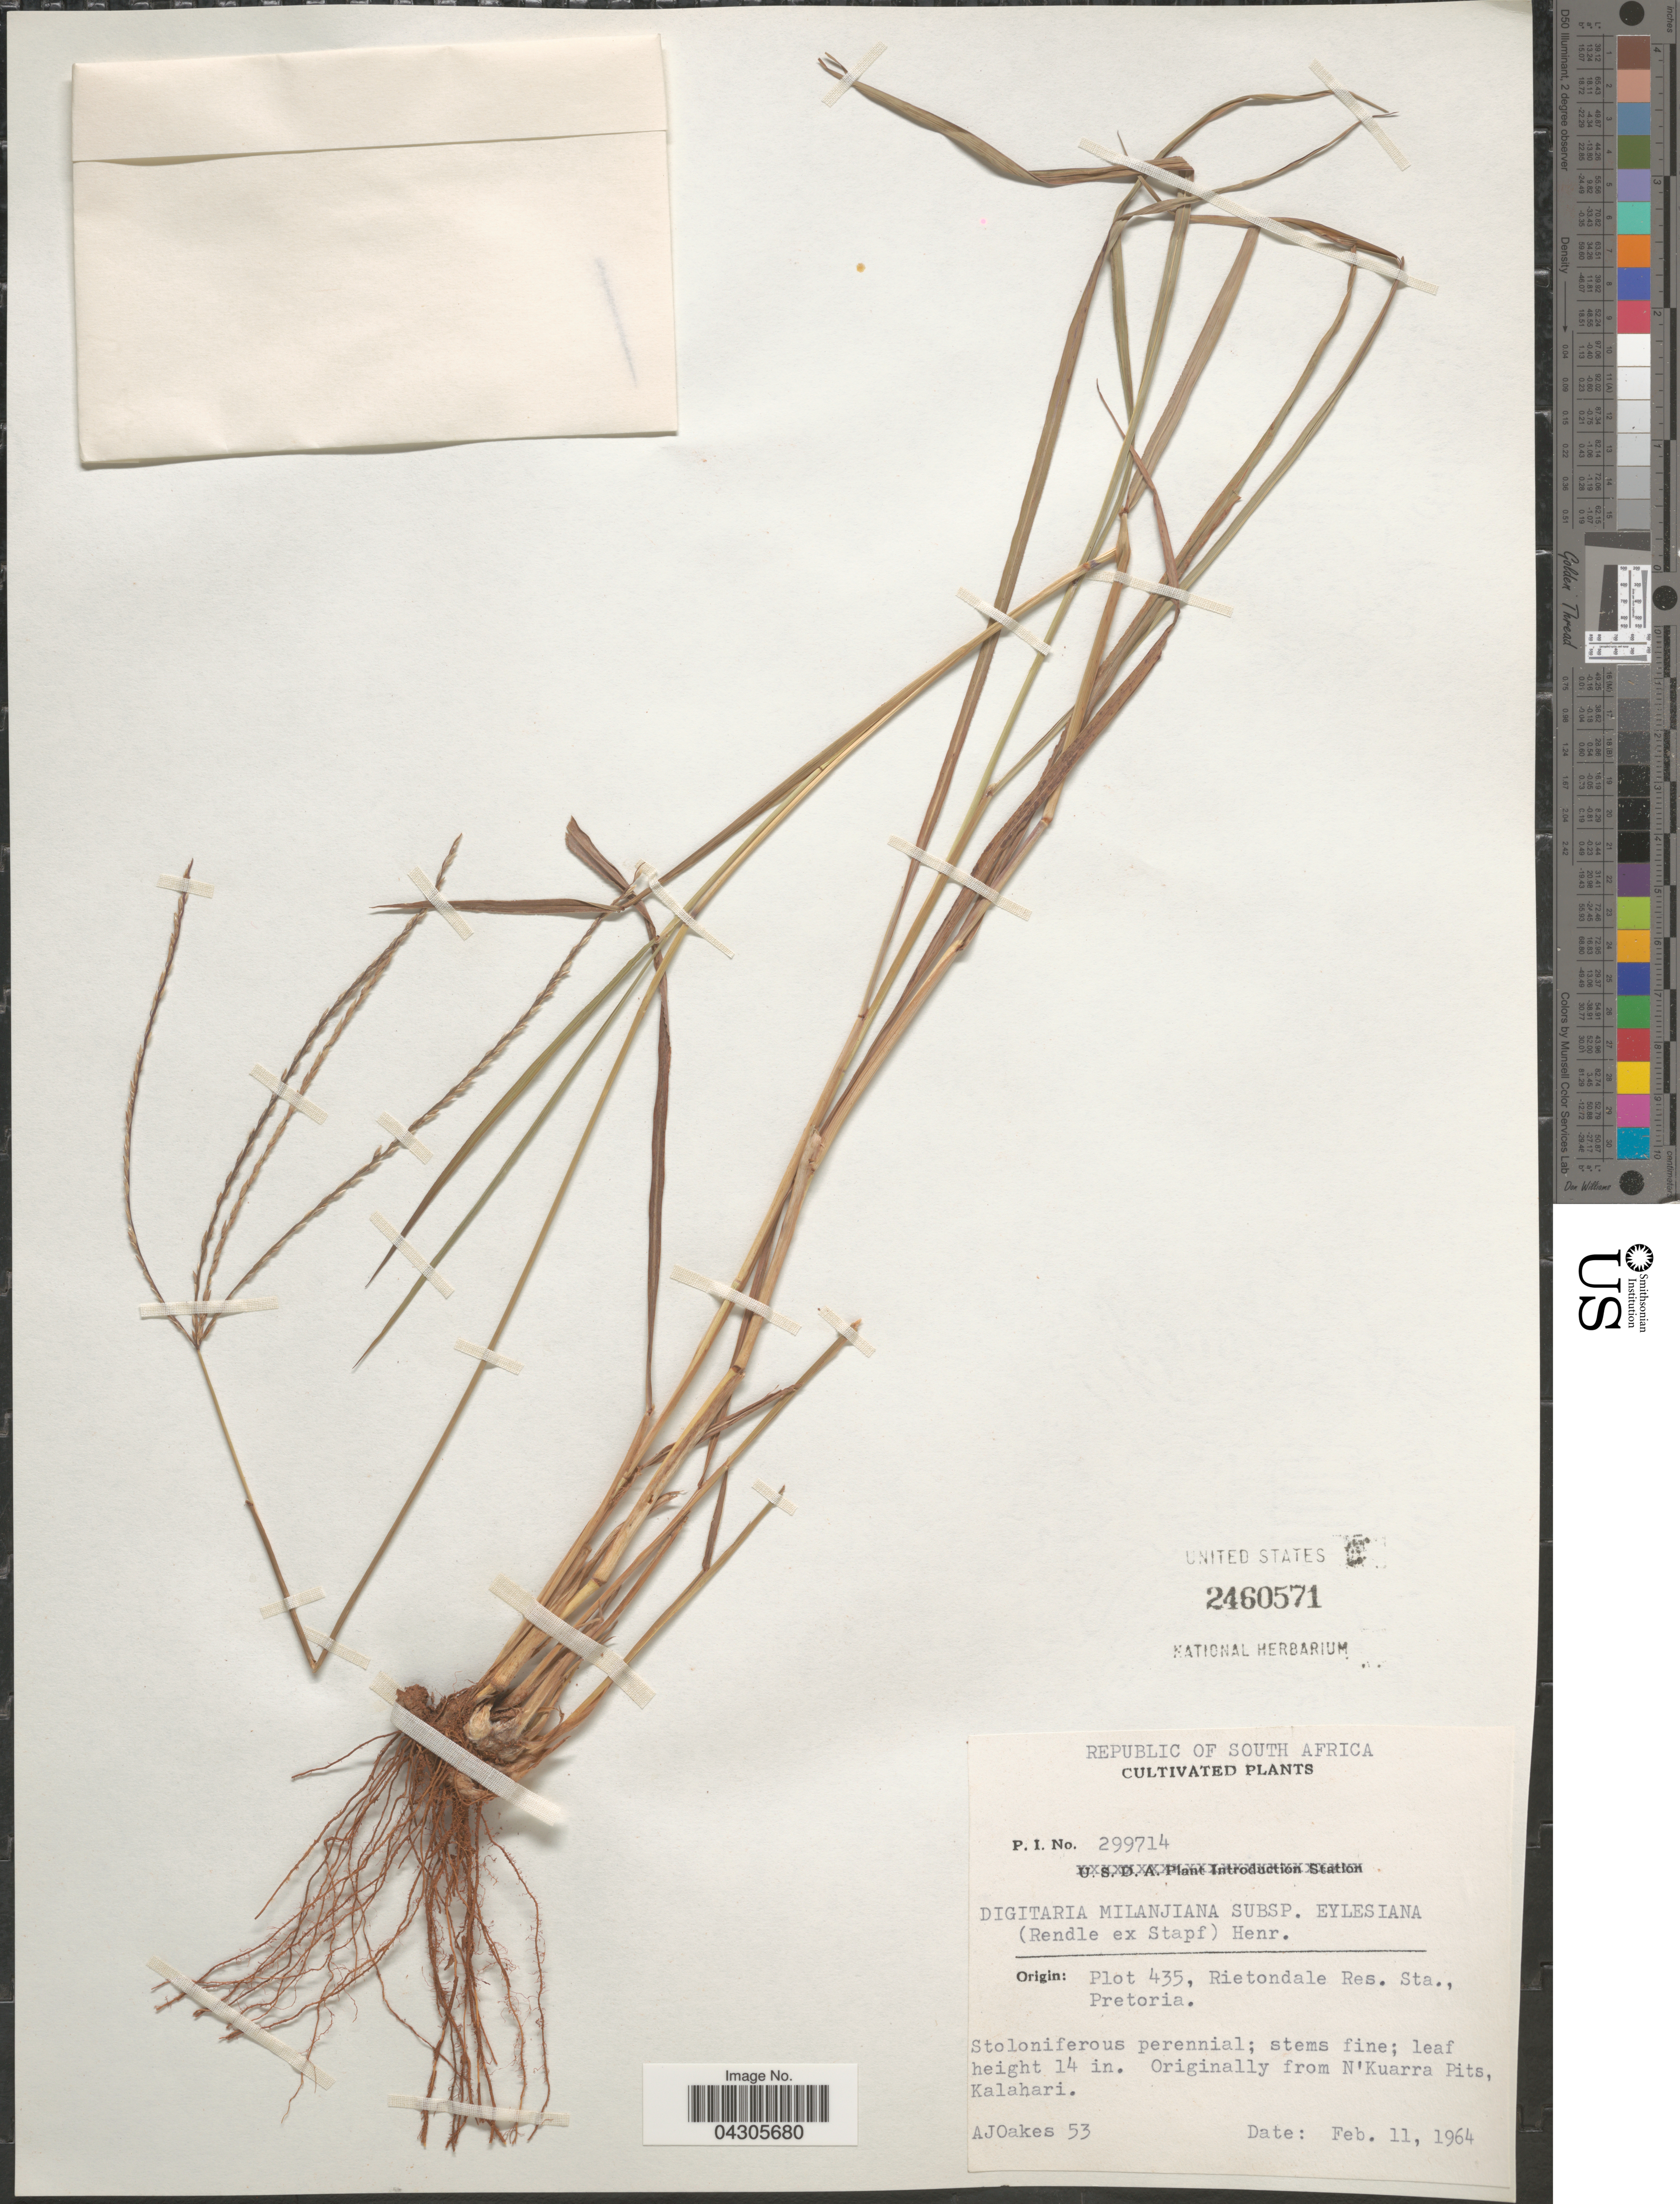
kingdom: Plantae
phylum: Tracheophyta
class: Liliopsida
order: Poales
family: Poaceae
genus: Digitaria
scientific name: Digitaria milanjiana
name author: (Rendle) Stapf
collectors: A. Oakes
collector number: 53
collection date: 1964-02-11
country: South Africa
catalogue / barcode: US 2460571